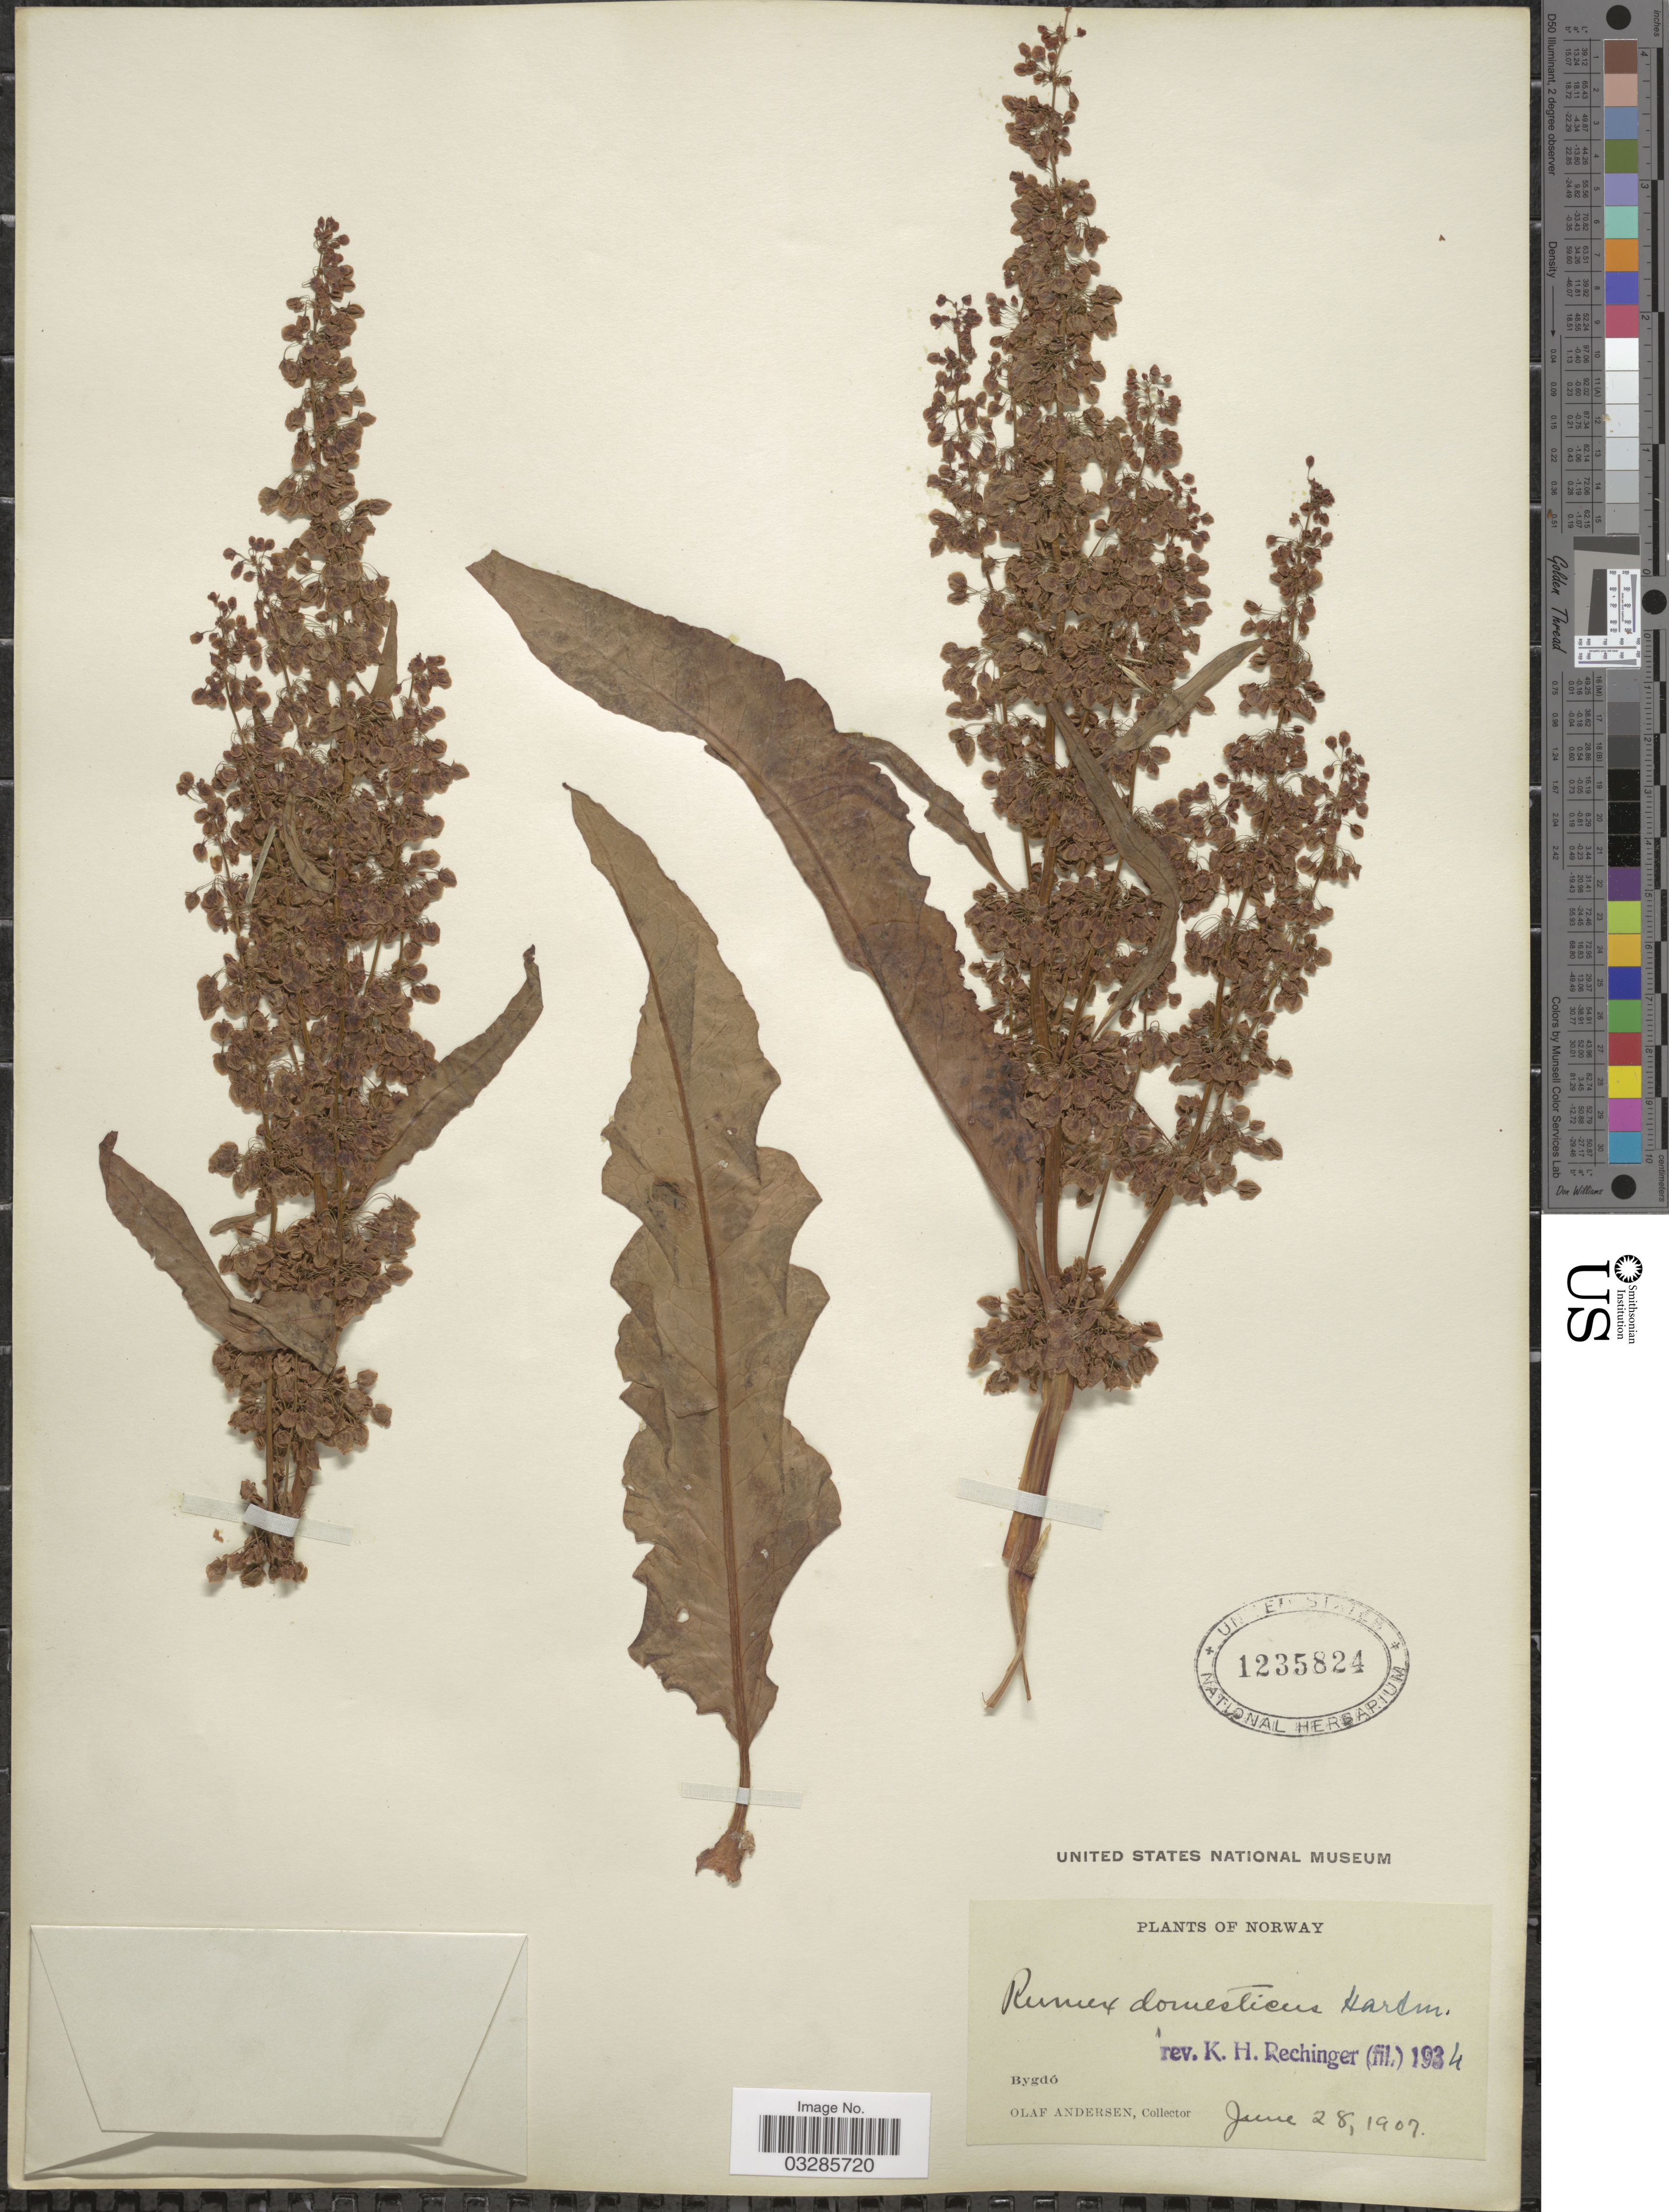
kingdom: Plantae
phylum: Tracheophyta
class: Magnoliopsida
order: Caryophyllales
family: Polygonaceae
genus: Rumex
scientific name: Rumex domesticus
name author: Hartm.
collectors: O. Andersen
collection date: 1907-06-28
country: Norway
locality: Bygdó.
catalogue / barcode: US 1235824